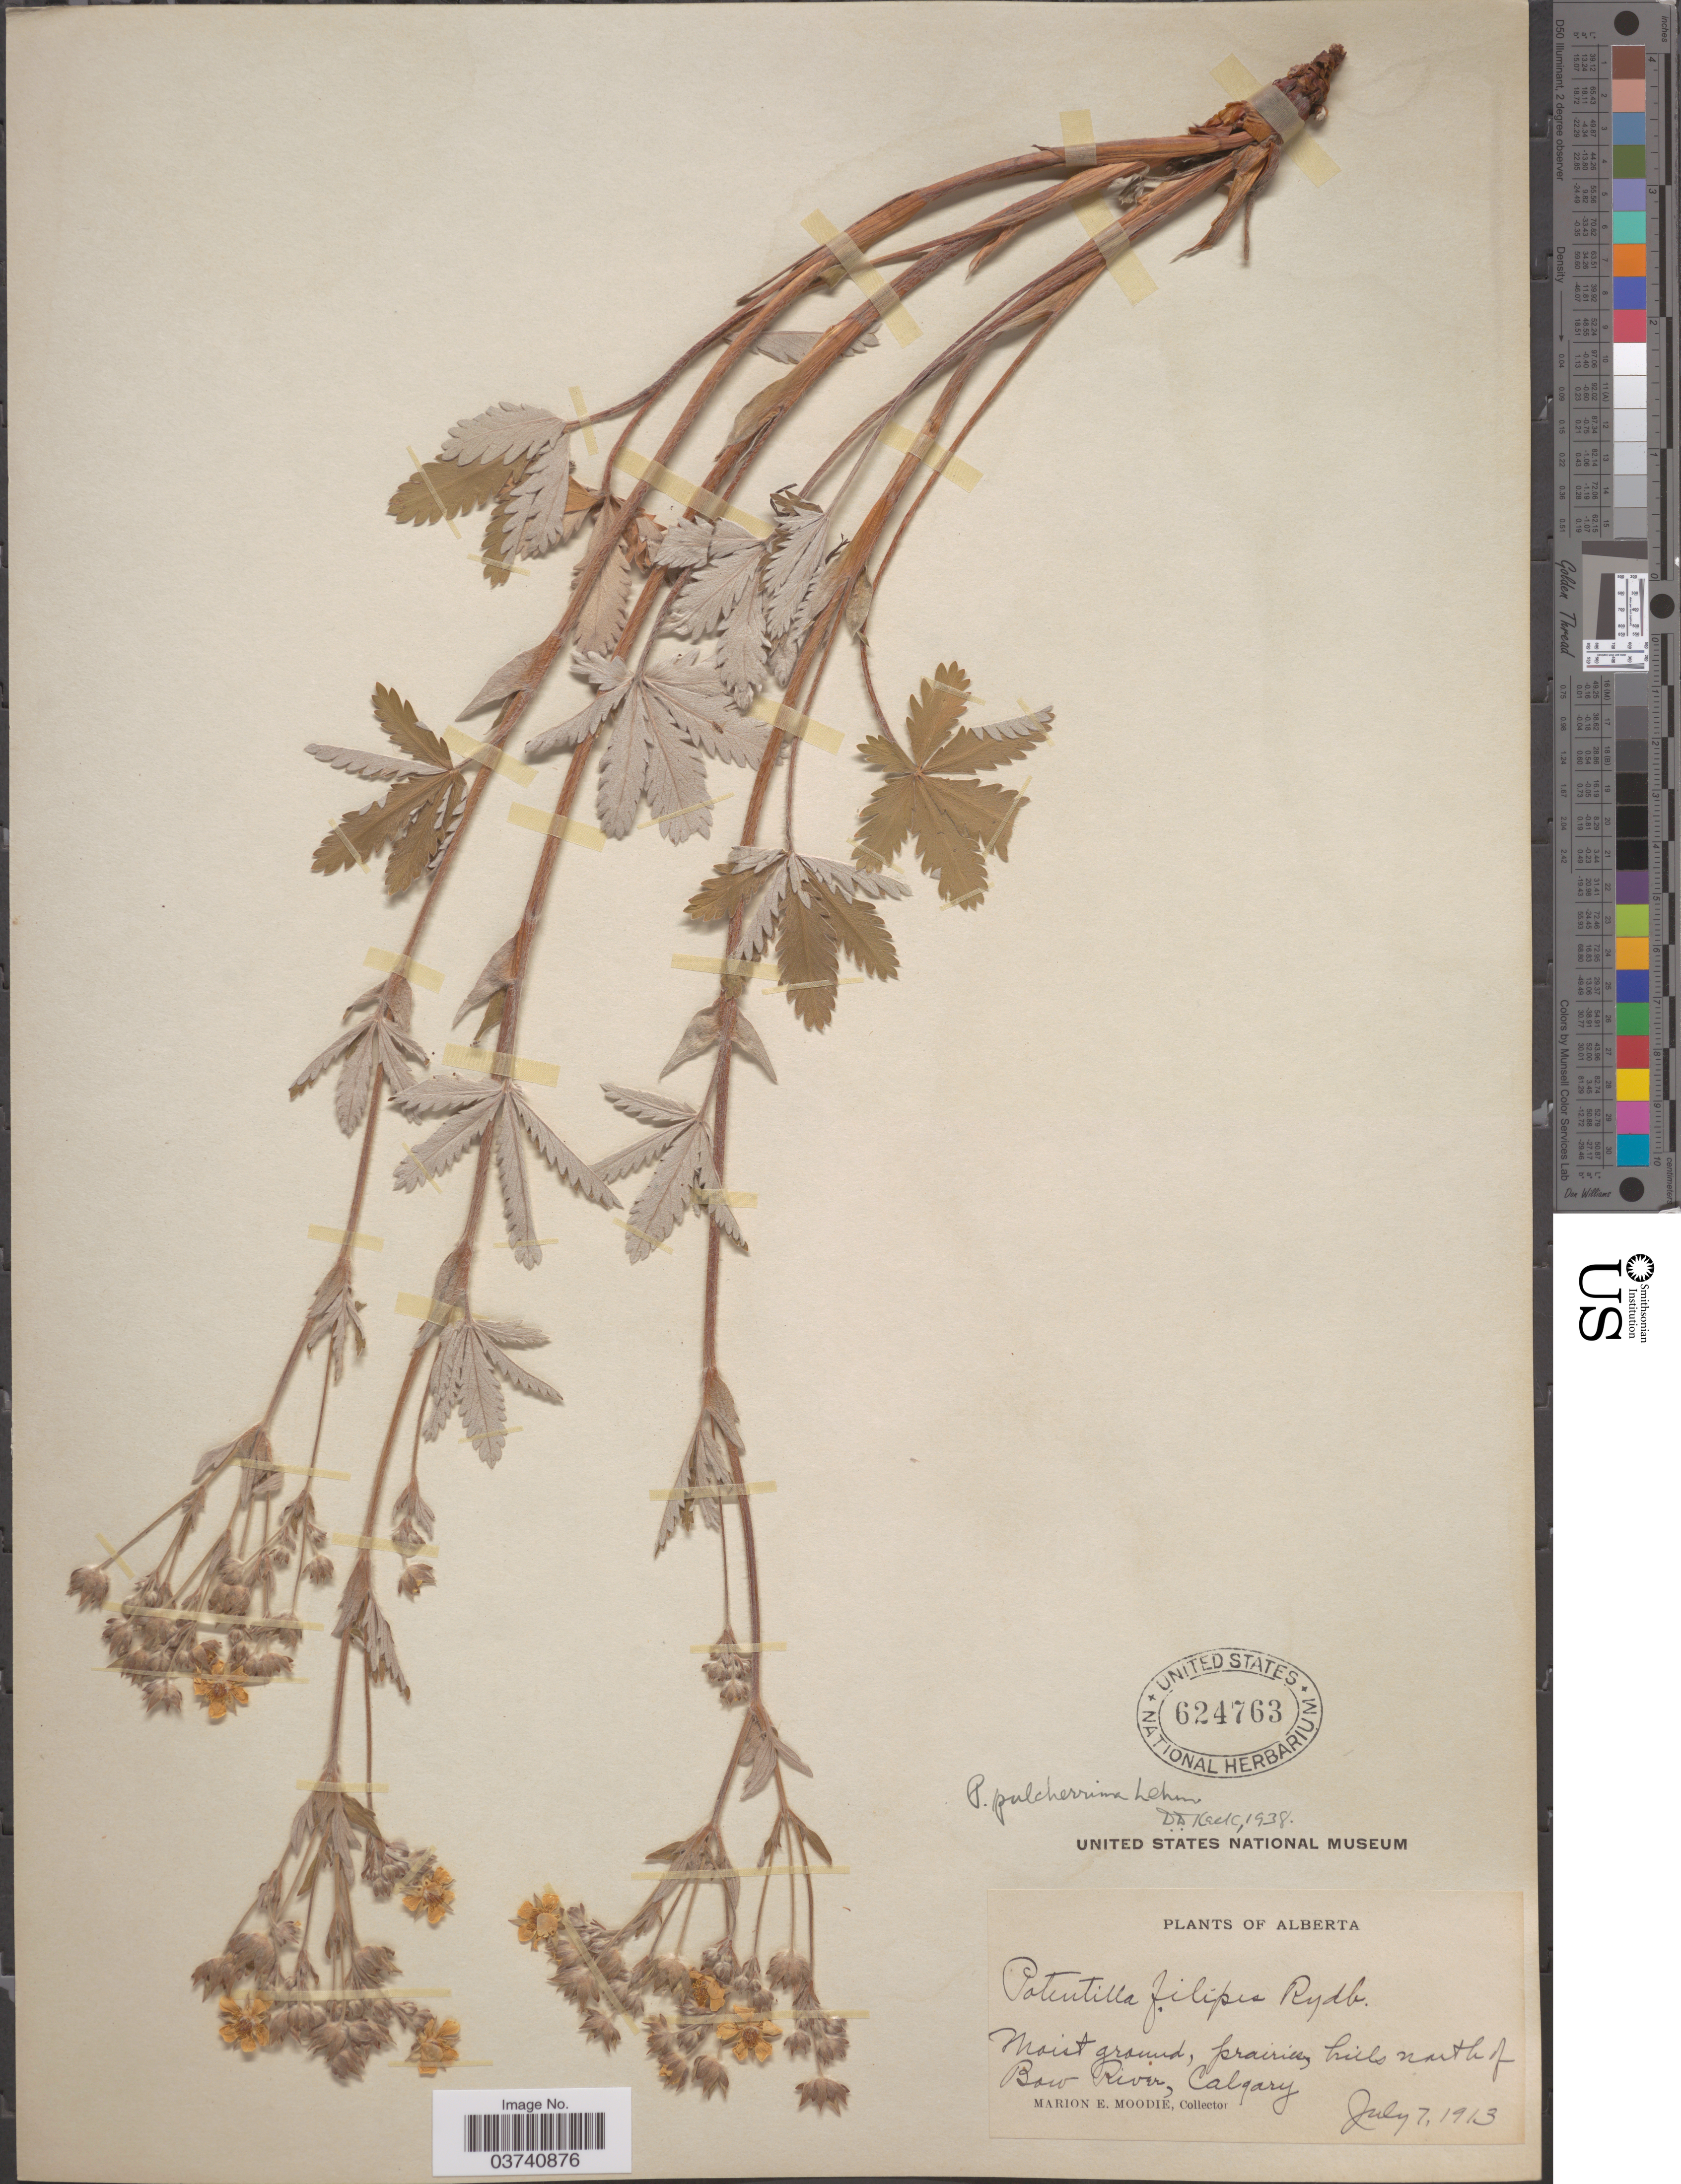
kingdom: Plantae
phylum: Tracheophyta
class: Magnoliopsida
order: Rosales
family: Rosaceae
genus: Potentilla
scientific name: Potentilla pulcherrima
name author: Lehm.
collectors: M. E. Moodie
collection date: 1913-07-07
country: Canada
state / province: Alberta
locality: Hills north of Bow River, Calgary.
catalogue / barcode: US 624763